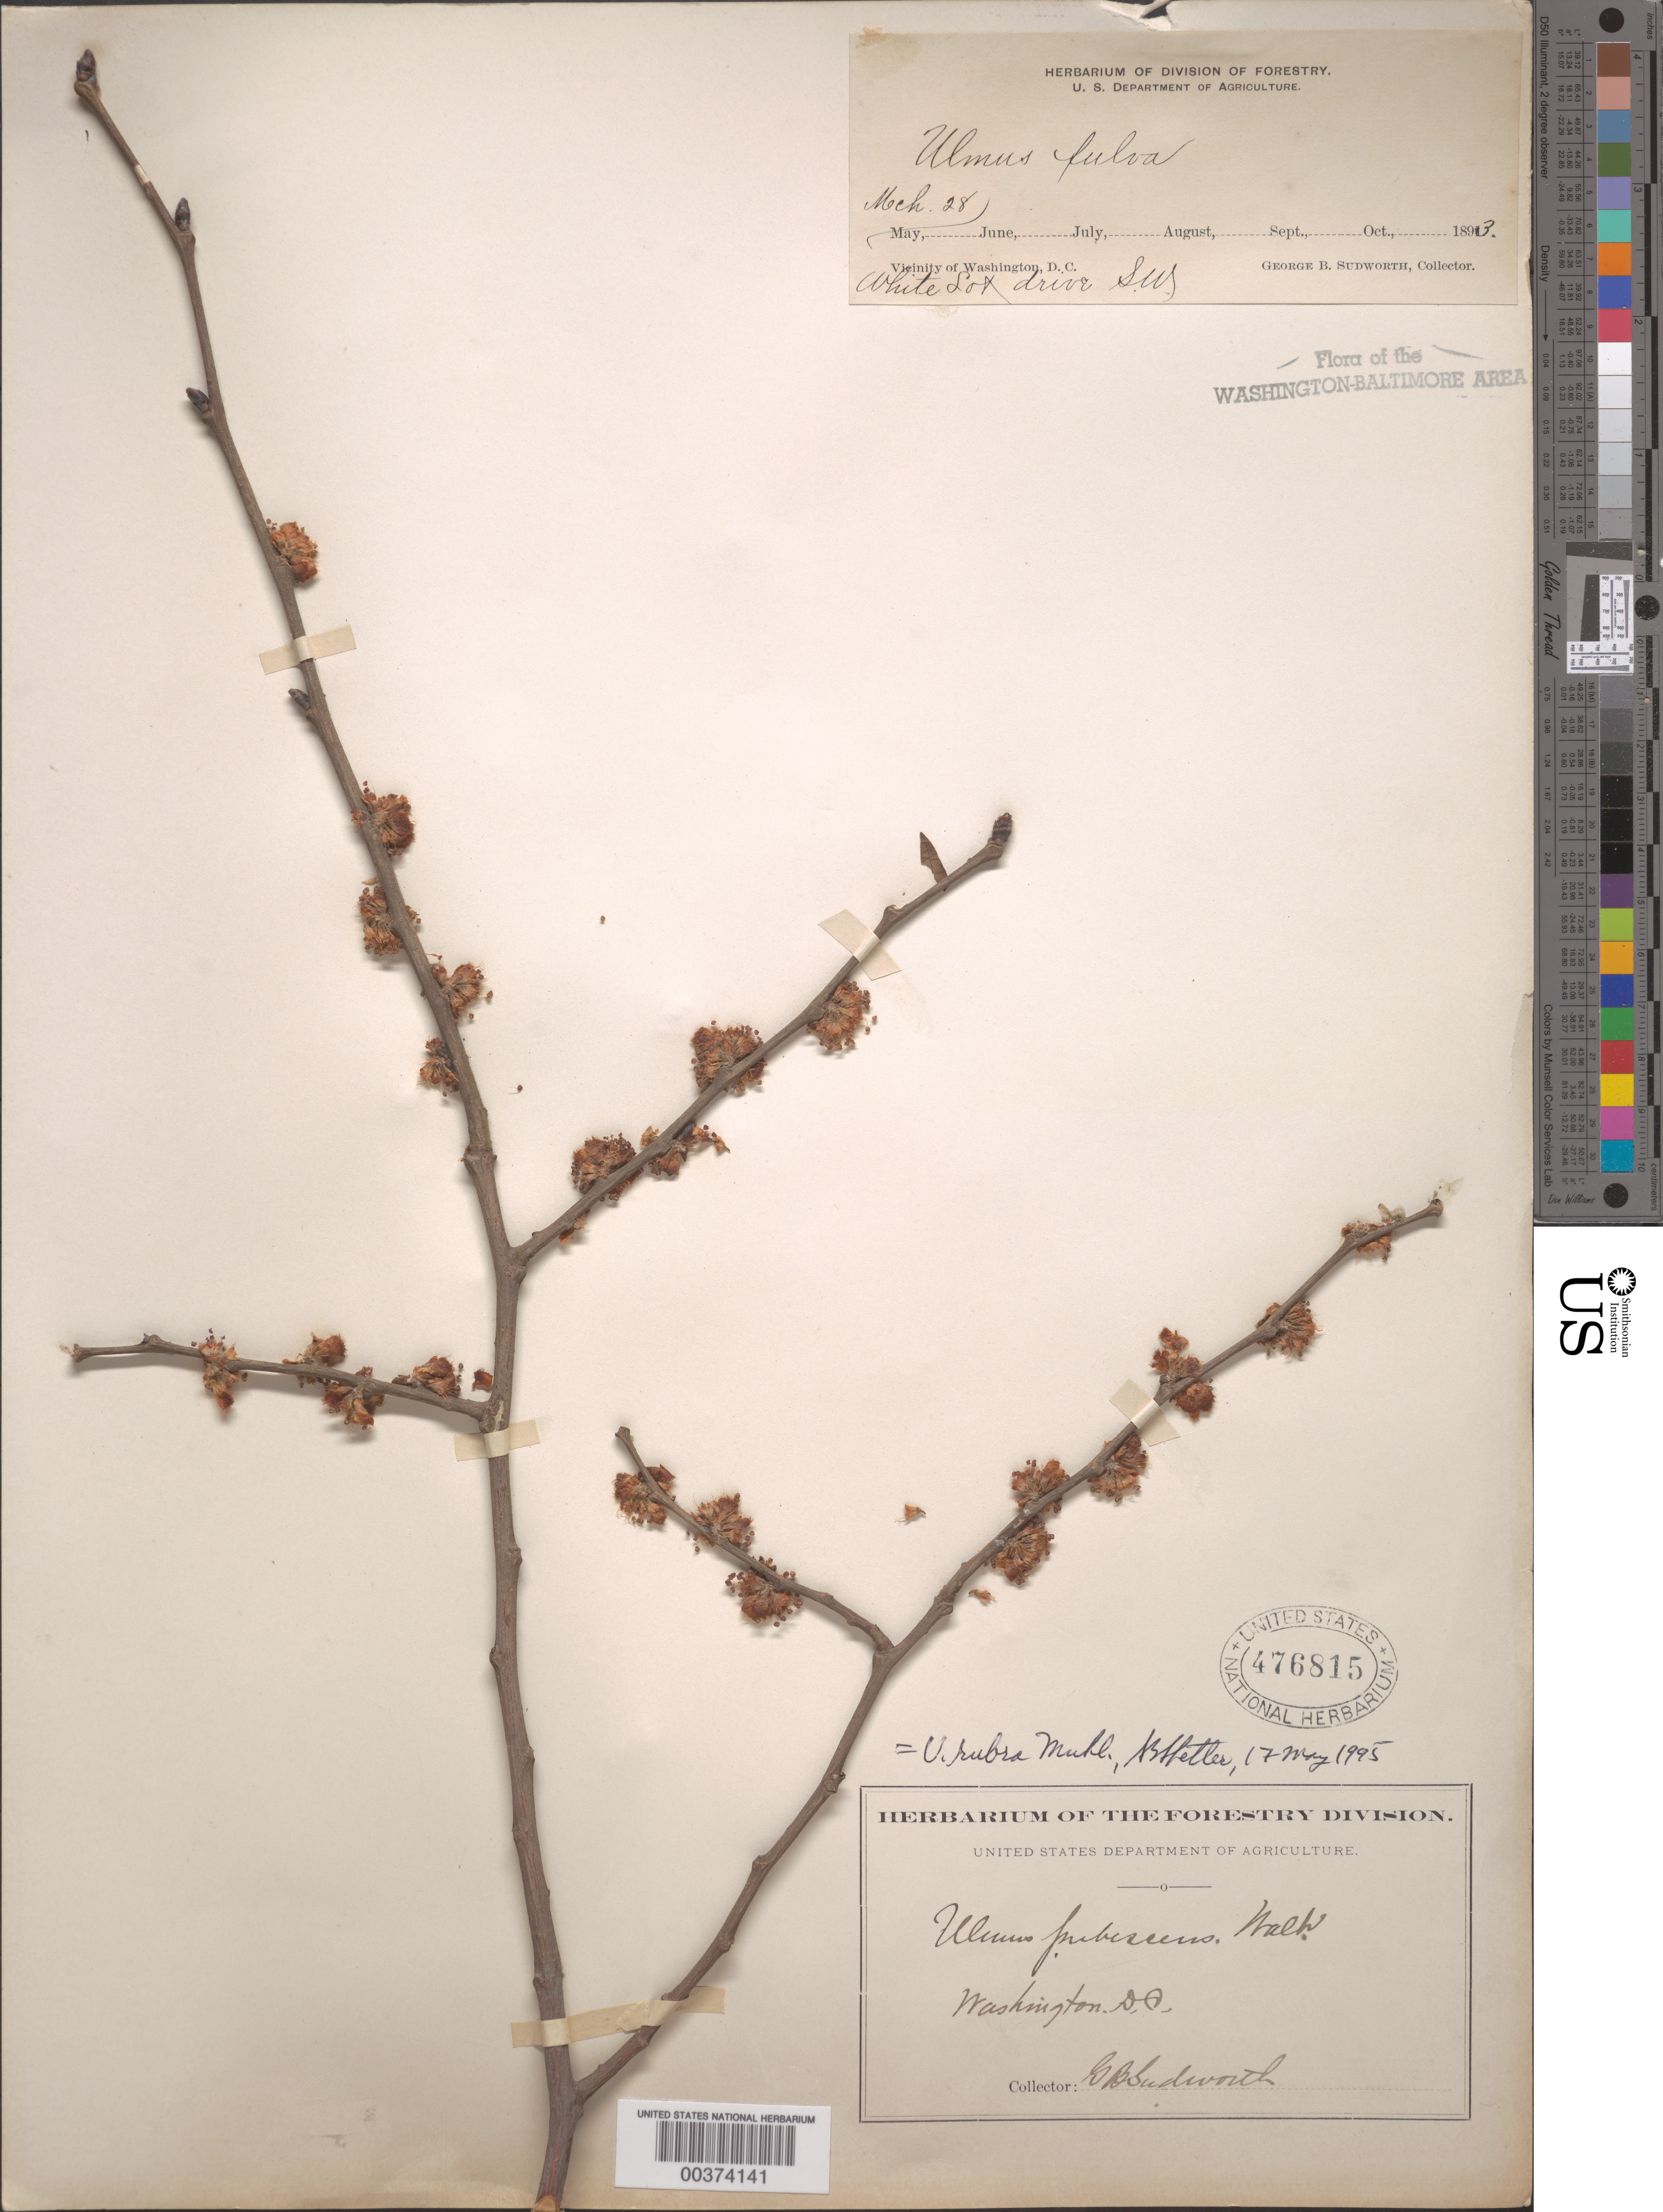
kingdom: Plantae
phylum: Tracheophyta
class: Magnoliopsida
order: Rosales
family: Ulmaceae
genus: Ulmus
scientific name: Ulmus rubra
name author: Muhl.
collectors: G. B. Sudworth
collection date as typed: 28 Mar 1893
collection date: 1893-03-28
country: United States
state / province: District of Columbia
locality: White Lot Drive, SW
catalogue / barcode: US 476815